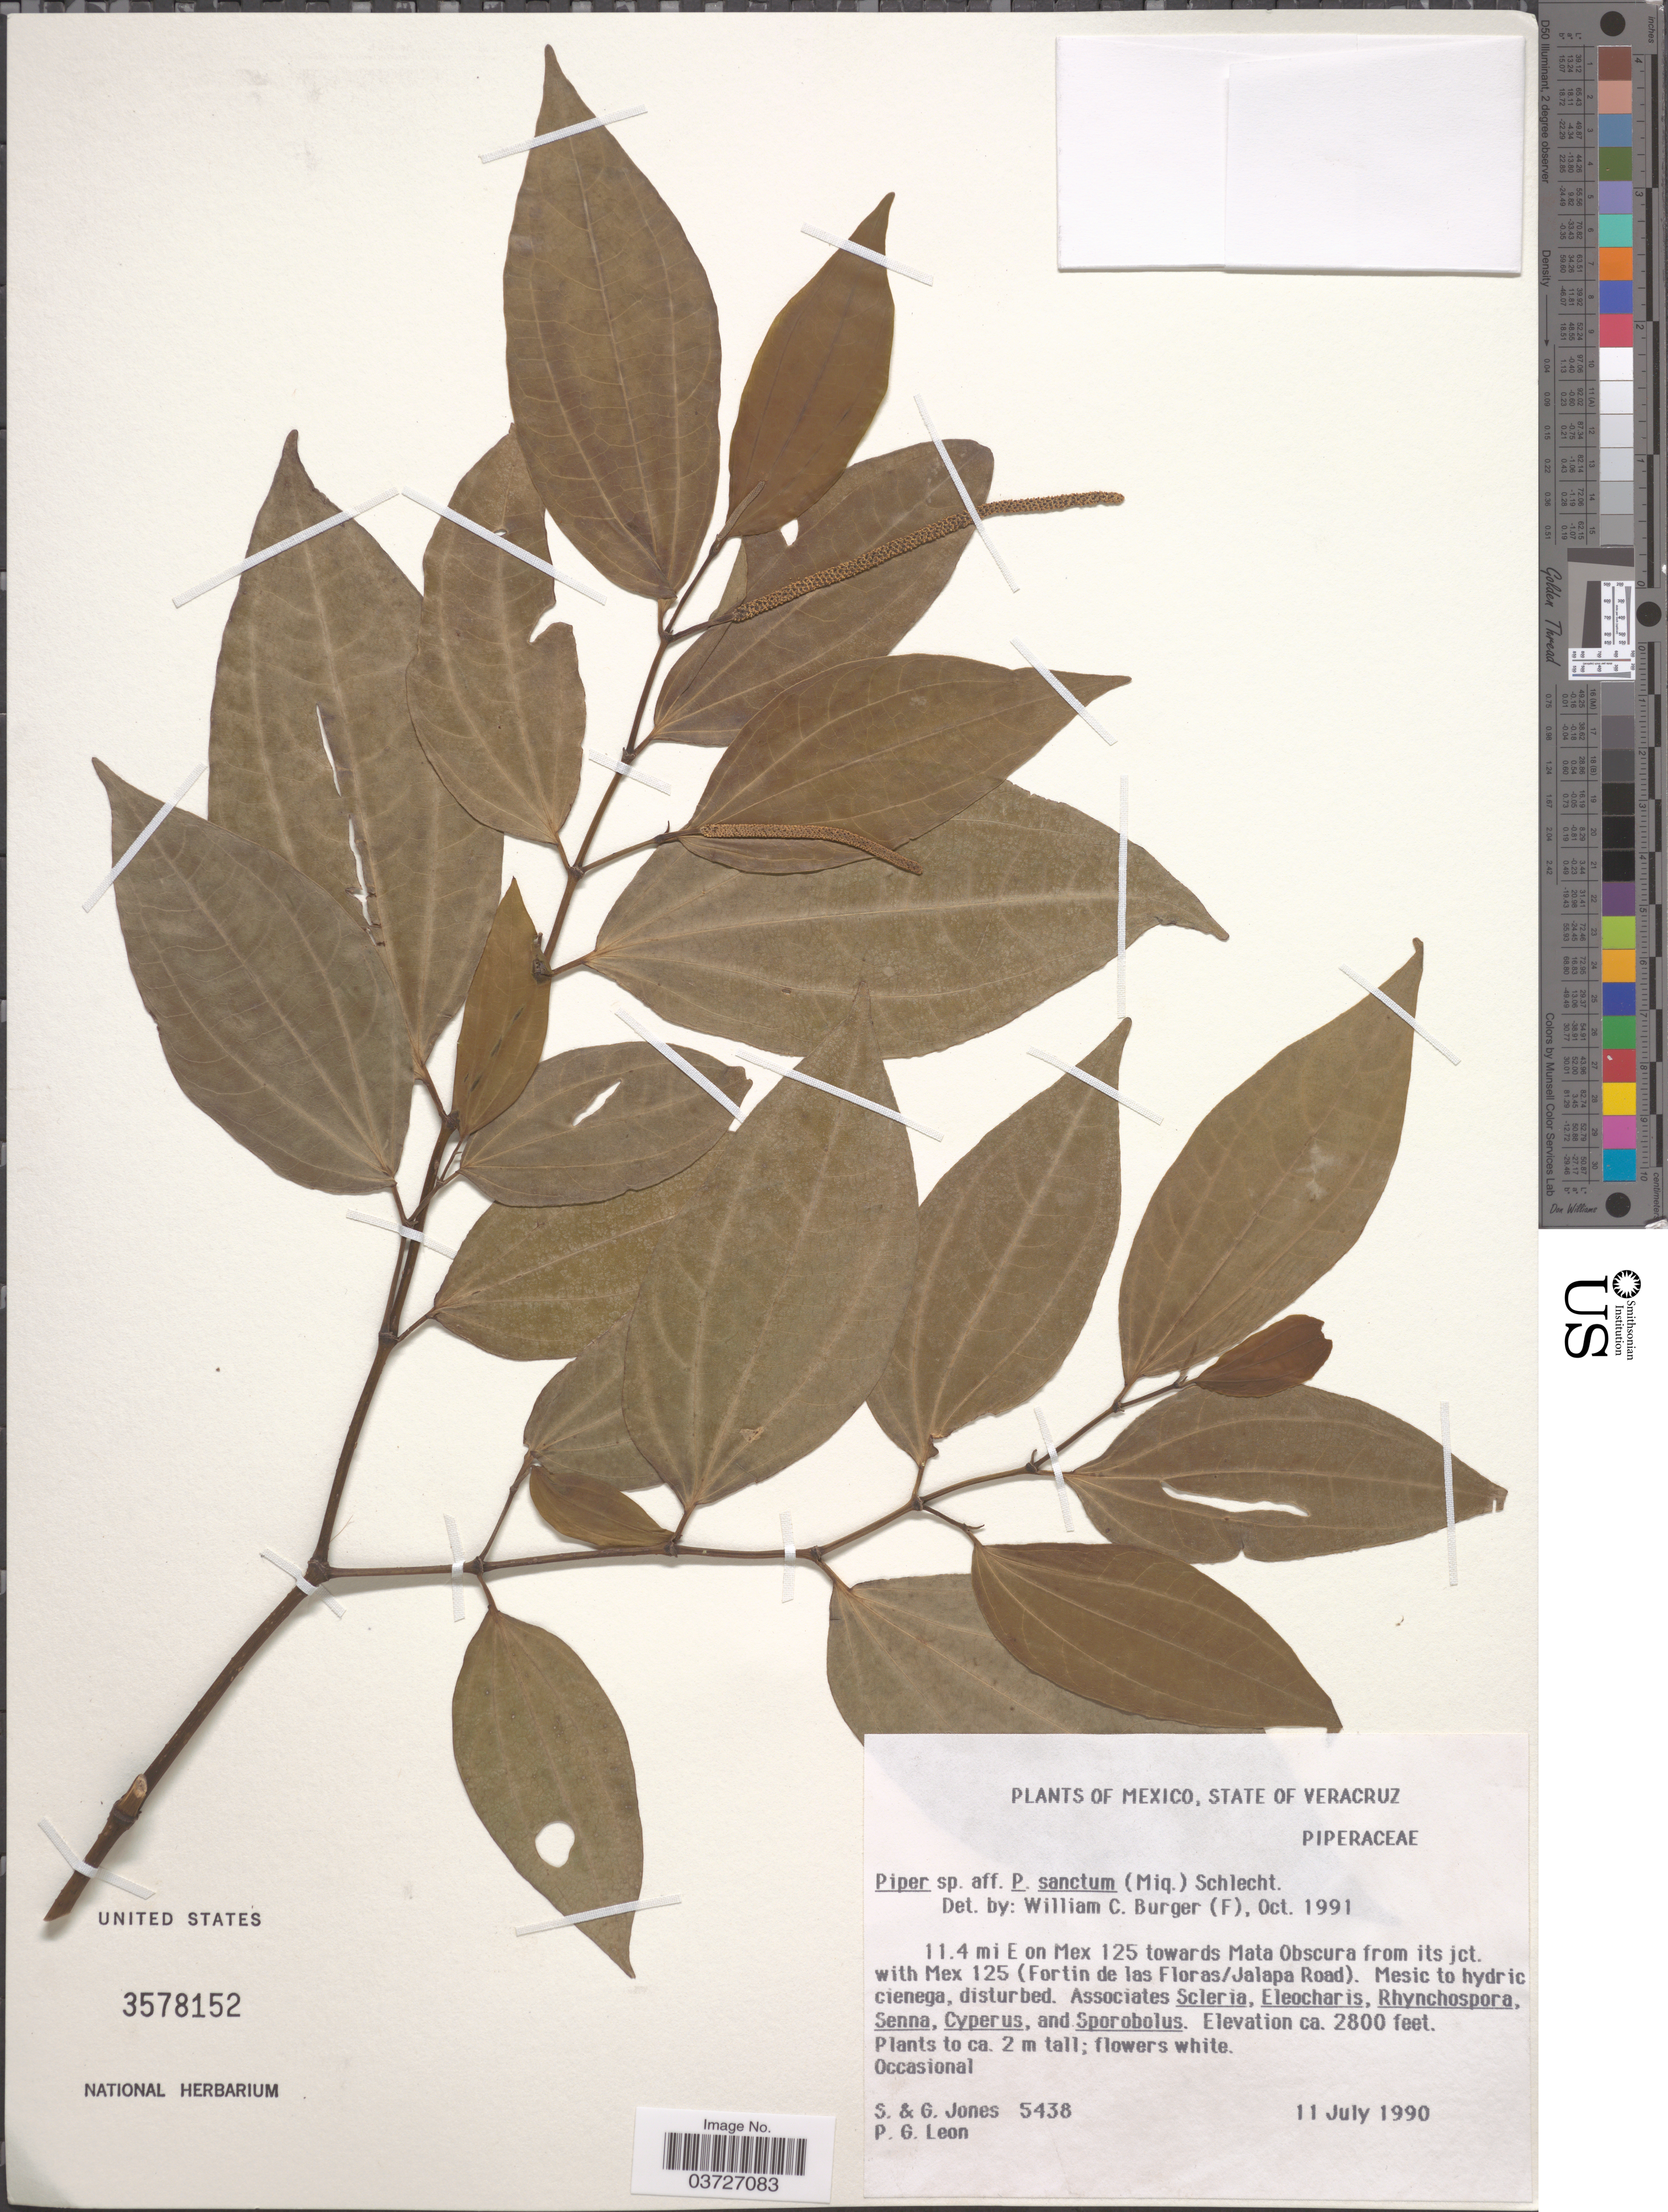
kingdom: Plantae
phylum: Tracheophyta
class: Magnoliopsida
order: Piperales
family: Piperaceae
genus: Piper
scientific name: Piper sanctum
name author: Miq.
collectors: S. Jones, G. Jones & P. Leon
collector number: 5438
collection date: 1990-07-11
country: Mexico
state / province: Veracruz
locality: Veracruz. 11.4 mi E on Mex 125 towards Mata obscura from its jct. with Mex 125 (Fortin de las Floras/Jalapa Road).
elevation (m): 853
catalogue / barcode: US 3578152